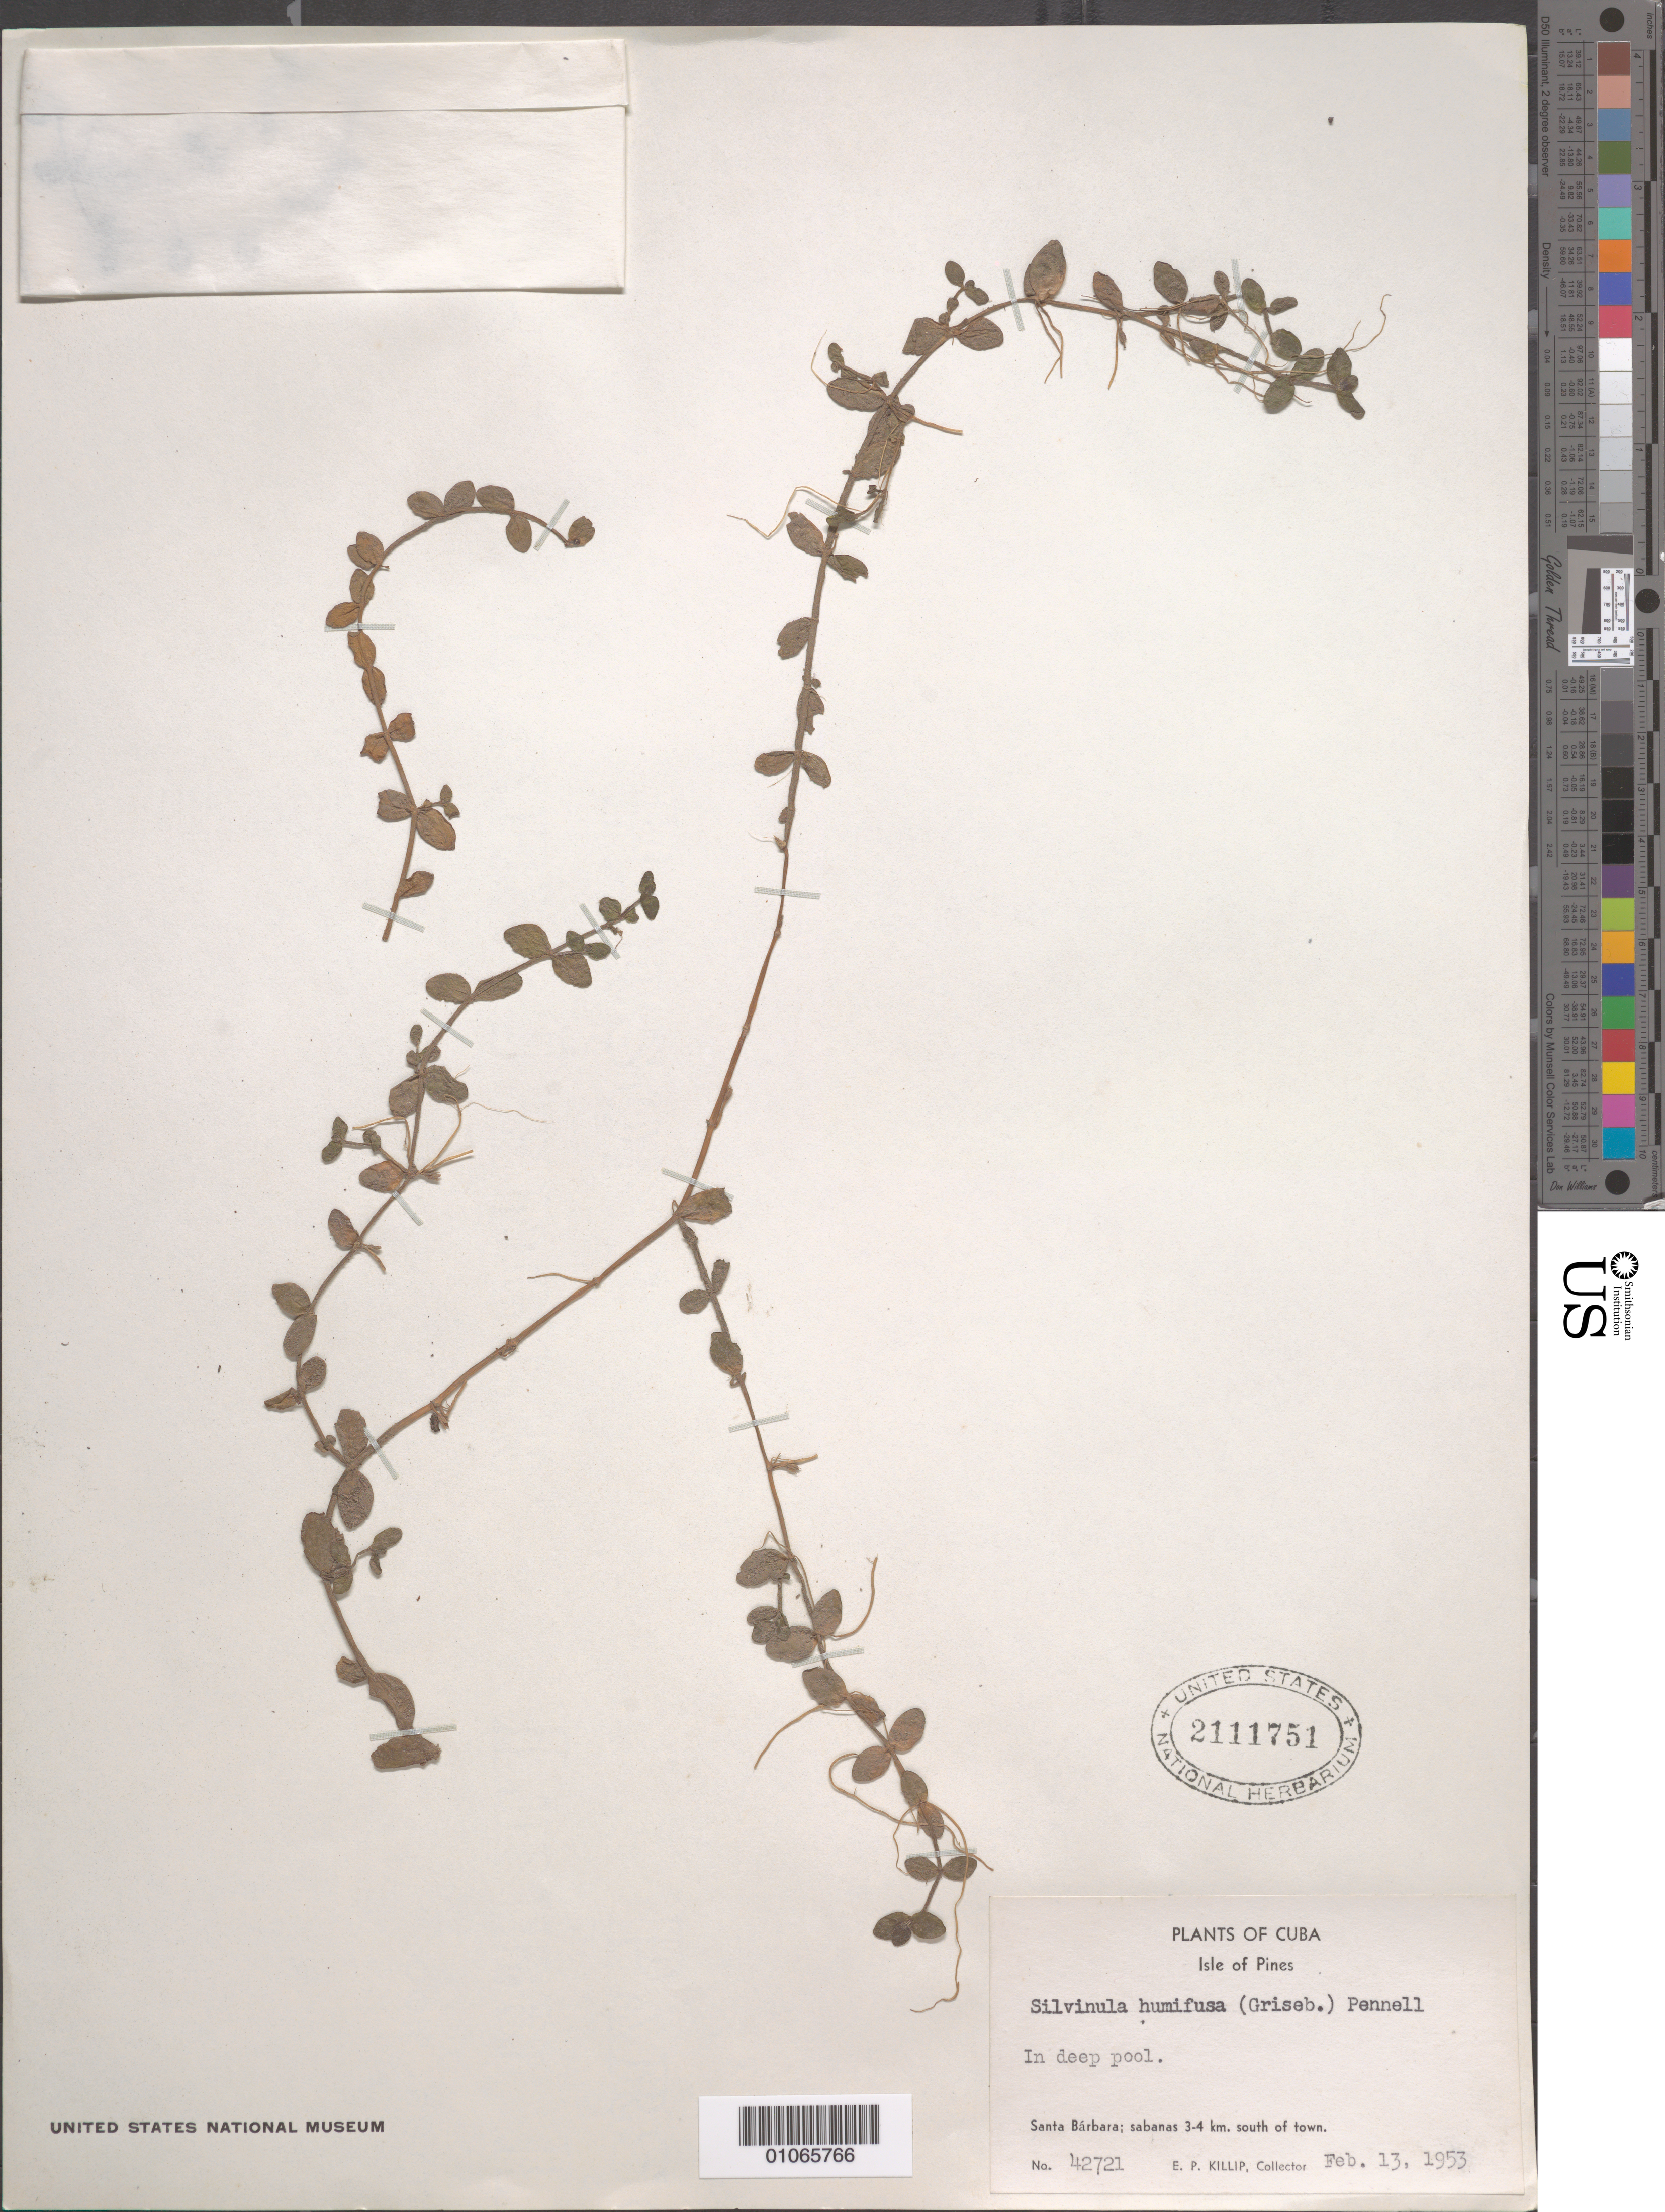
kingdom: Plantae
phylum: Tracheophyta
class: Magnoliopsida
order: Lamiales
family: Plantaginaceae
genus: Bacopa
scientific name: Bacopa humifusa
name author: (Griseb.) B.L. Rob.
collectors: E. P. Killip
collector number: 42721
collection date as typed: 13 Feb 1953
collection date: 1953-02-13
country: Cuba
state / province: Isla de La Juventud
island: Isla de la Juventud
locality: Isle of Pines, Santa Barbara; savannas 3-4 km south of town In deep pool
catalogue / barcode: US 2111751